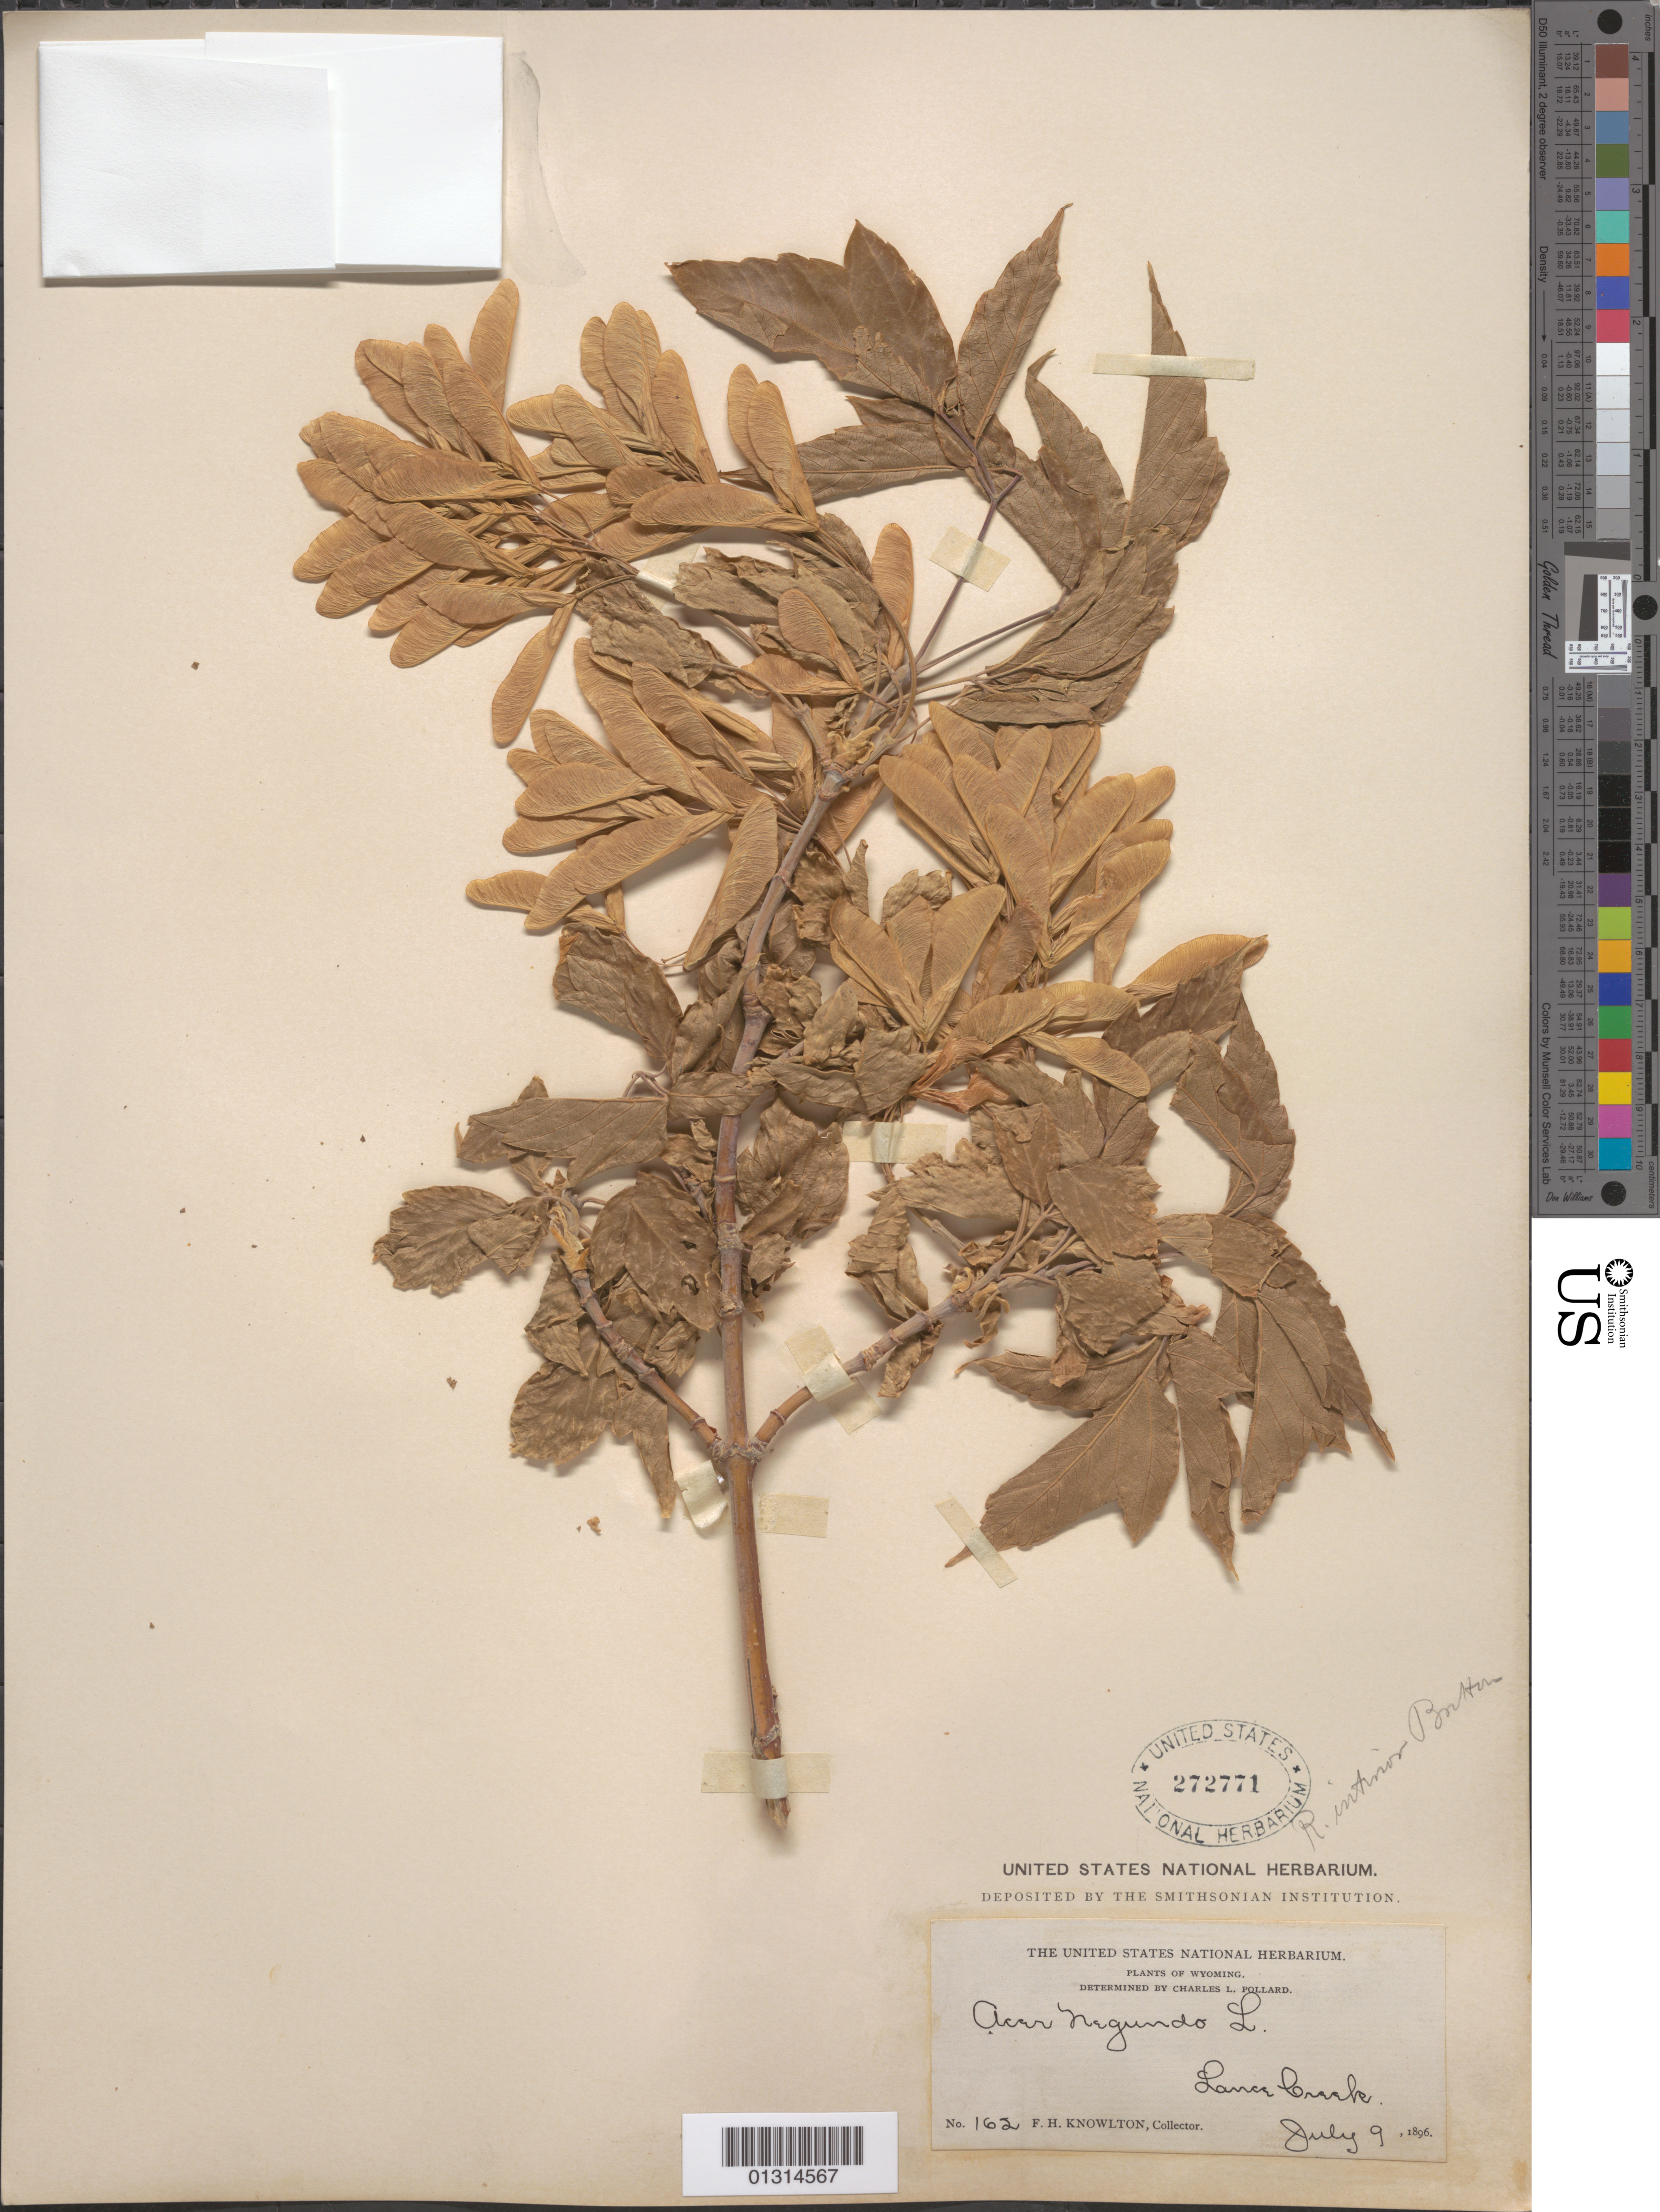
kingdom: Plantae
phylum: Tracheophyta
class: Magnoliopsida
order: Sapindales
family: Sapindaceae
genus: Acer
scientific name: Acer negundo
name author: L.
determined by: Pollard, Charles L.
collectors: F. H. Knowlton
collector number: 162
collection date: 1896-07-09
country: United States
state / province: Wyoming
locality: Lance Creek.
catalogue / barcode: US 272771